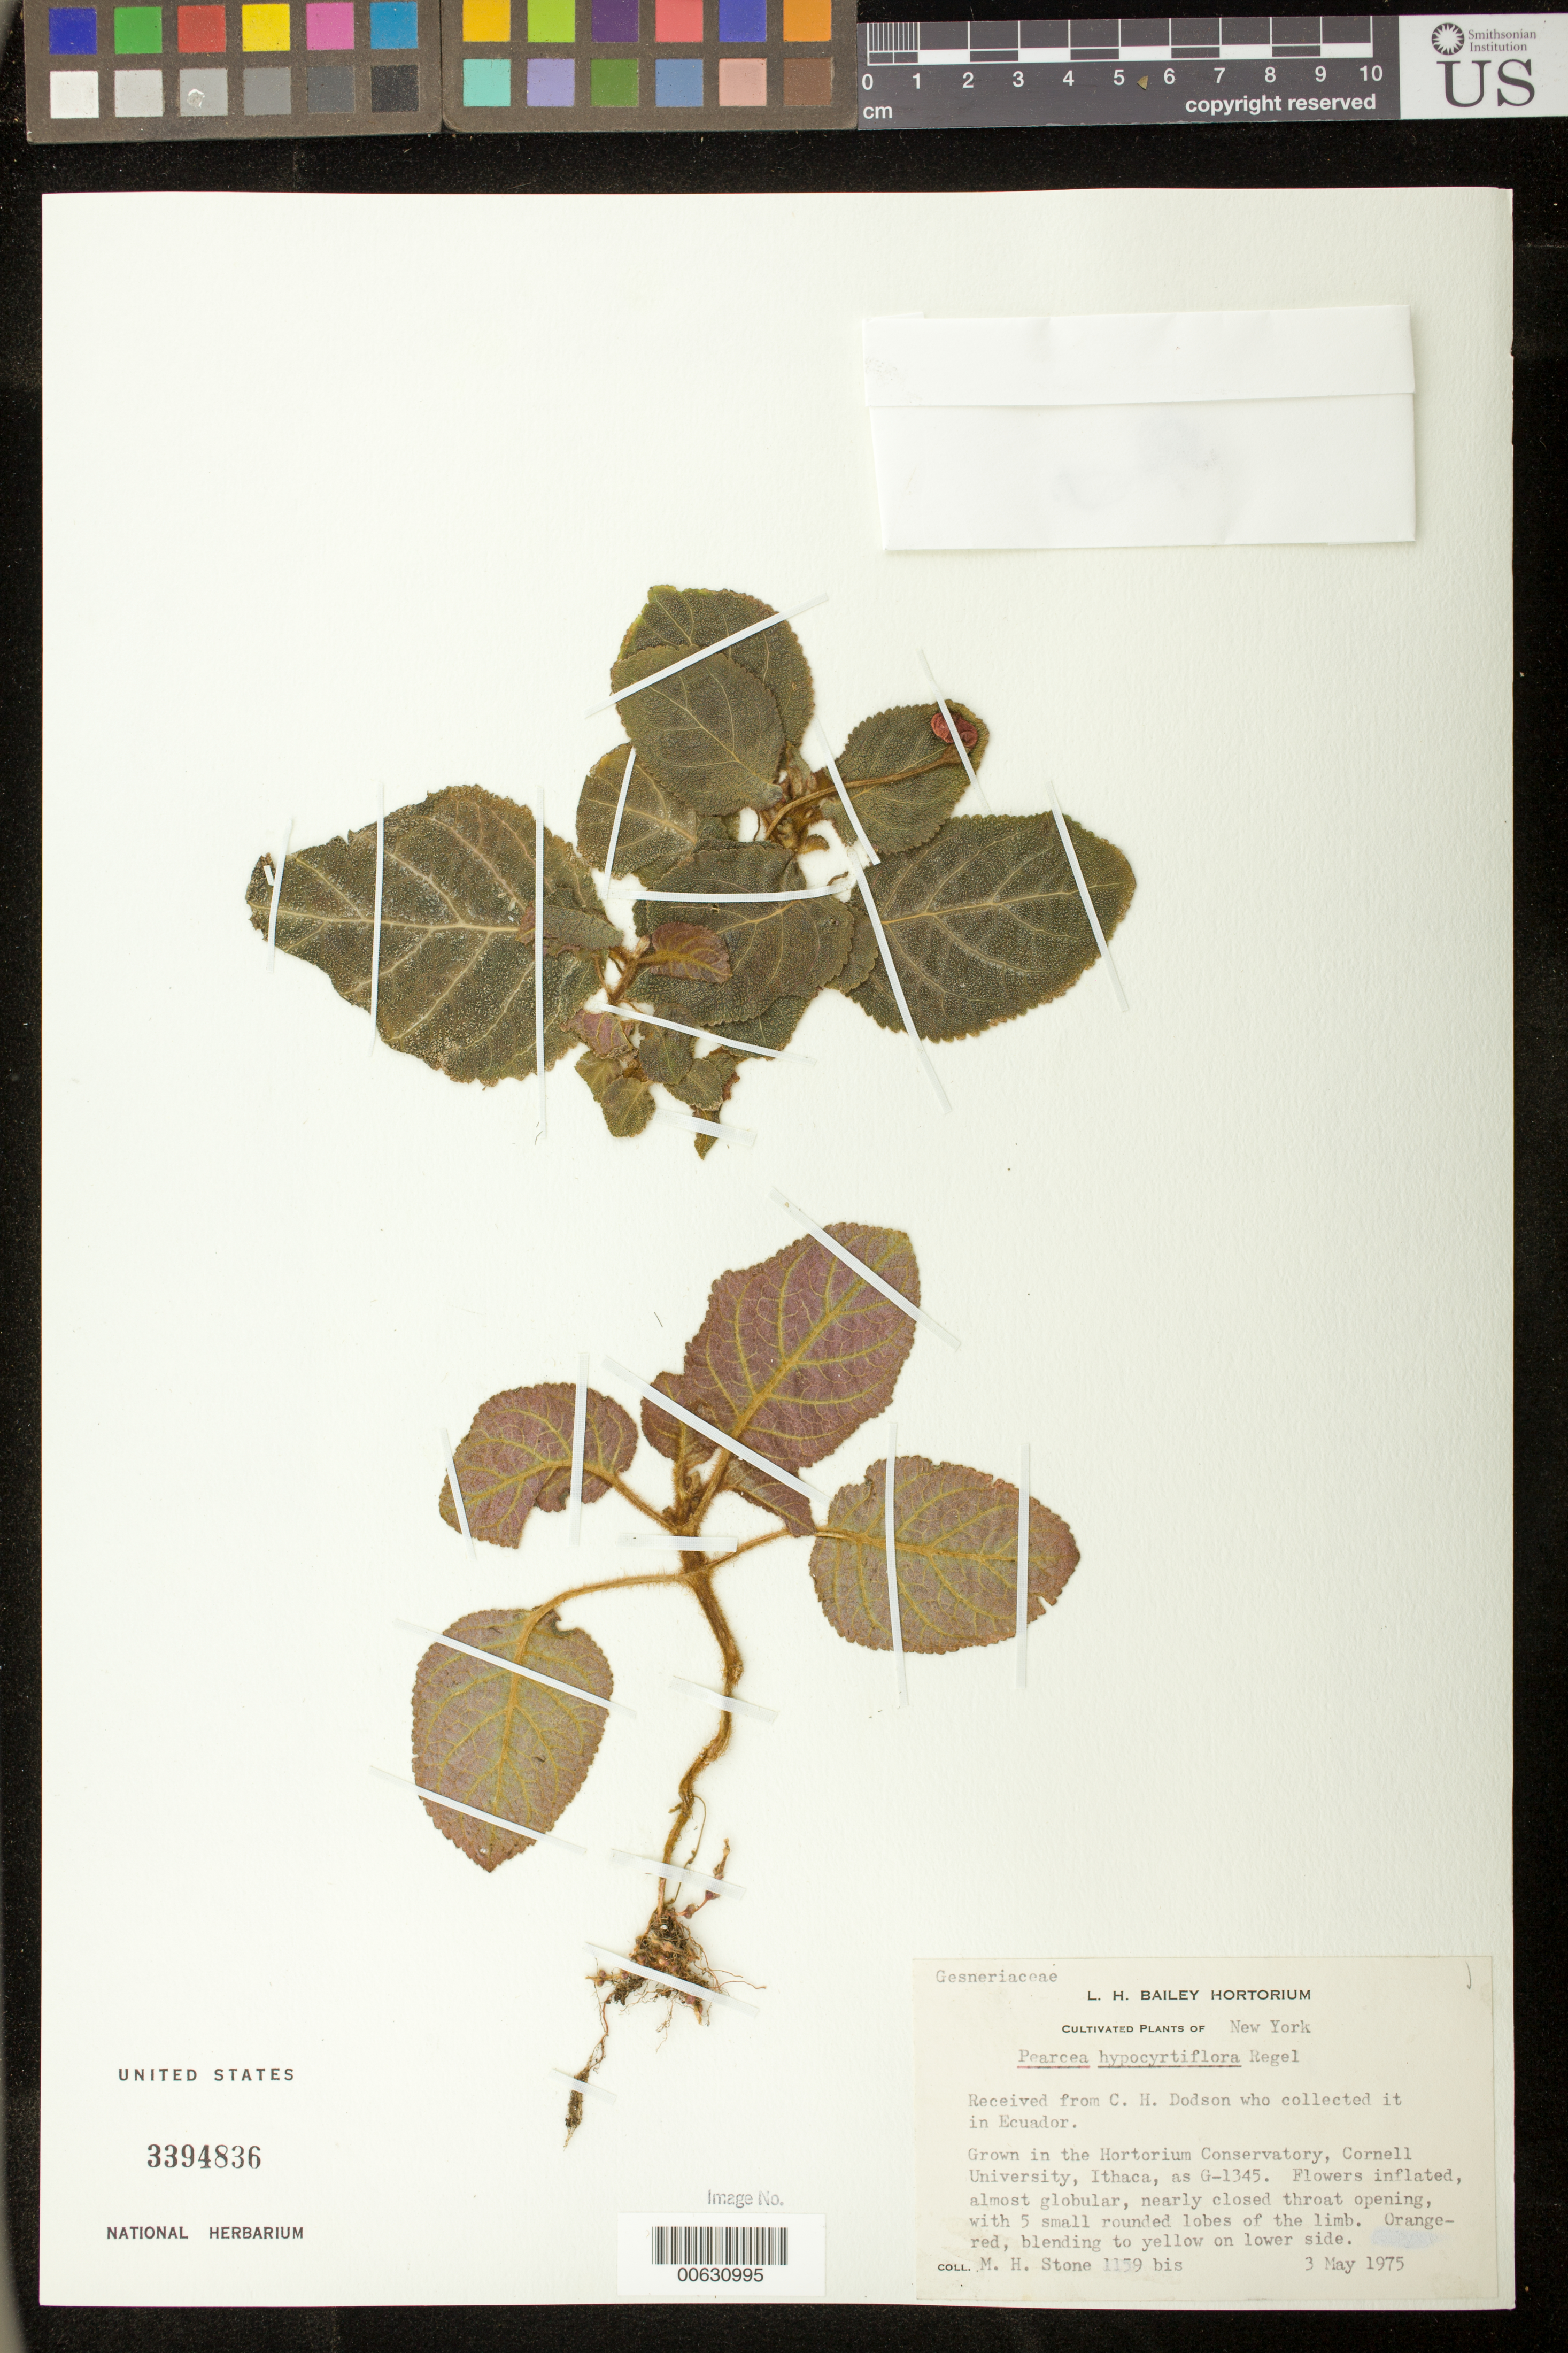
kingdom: Plantae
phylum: Tracheophyta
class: Magnoliopsida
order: Lamiales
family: Gesneriaceae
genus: Pearcea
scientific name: Pearcea hypocyrtiflora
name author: (Hook. f.) Regel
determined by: Skog, Laurence E.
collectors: M. Stone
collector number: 1159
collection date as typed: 03 May 1975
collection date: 1975-05-03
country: Ecuador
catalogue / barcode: US 3394836